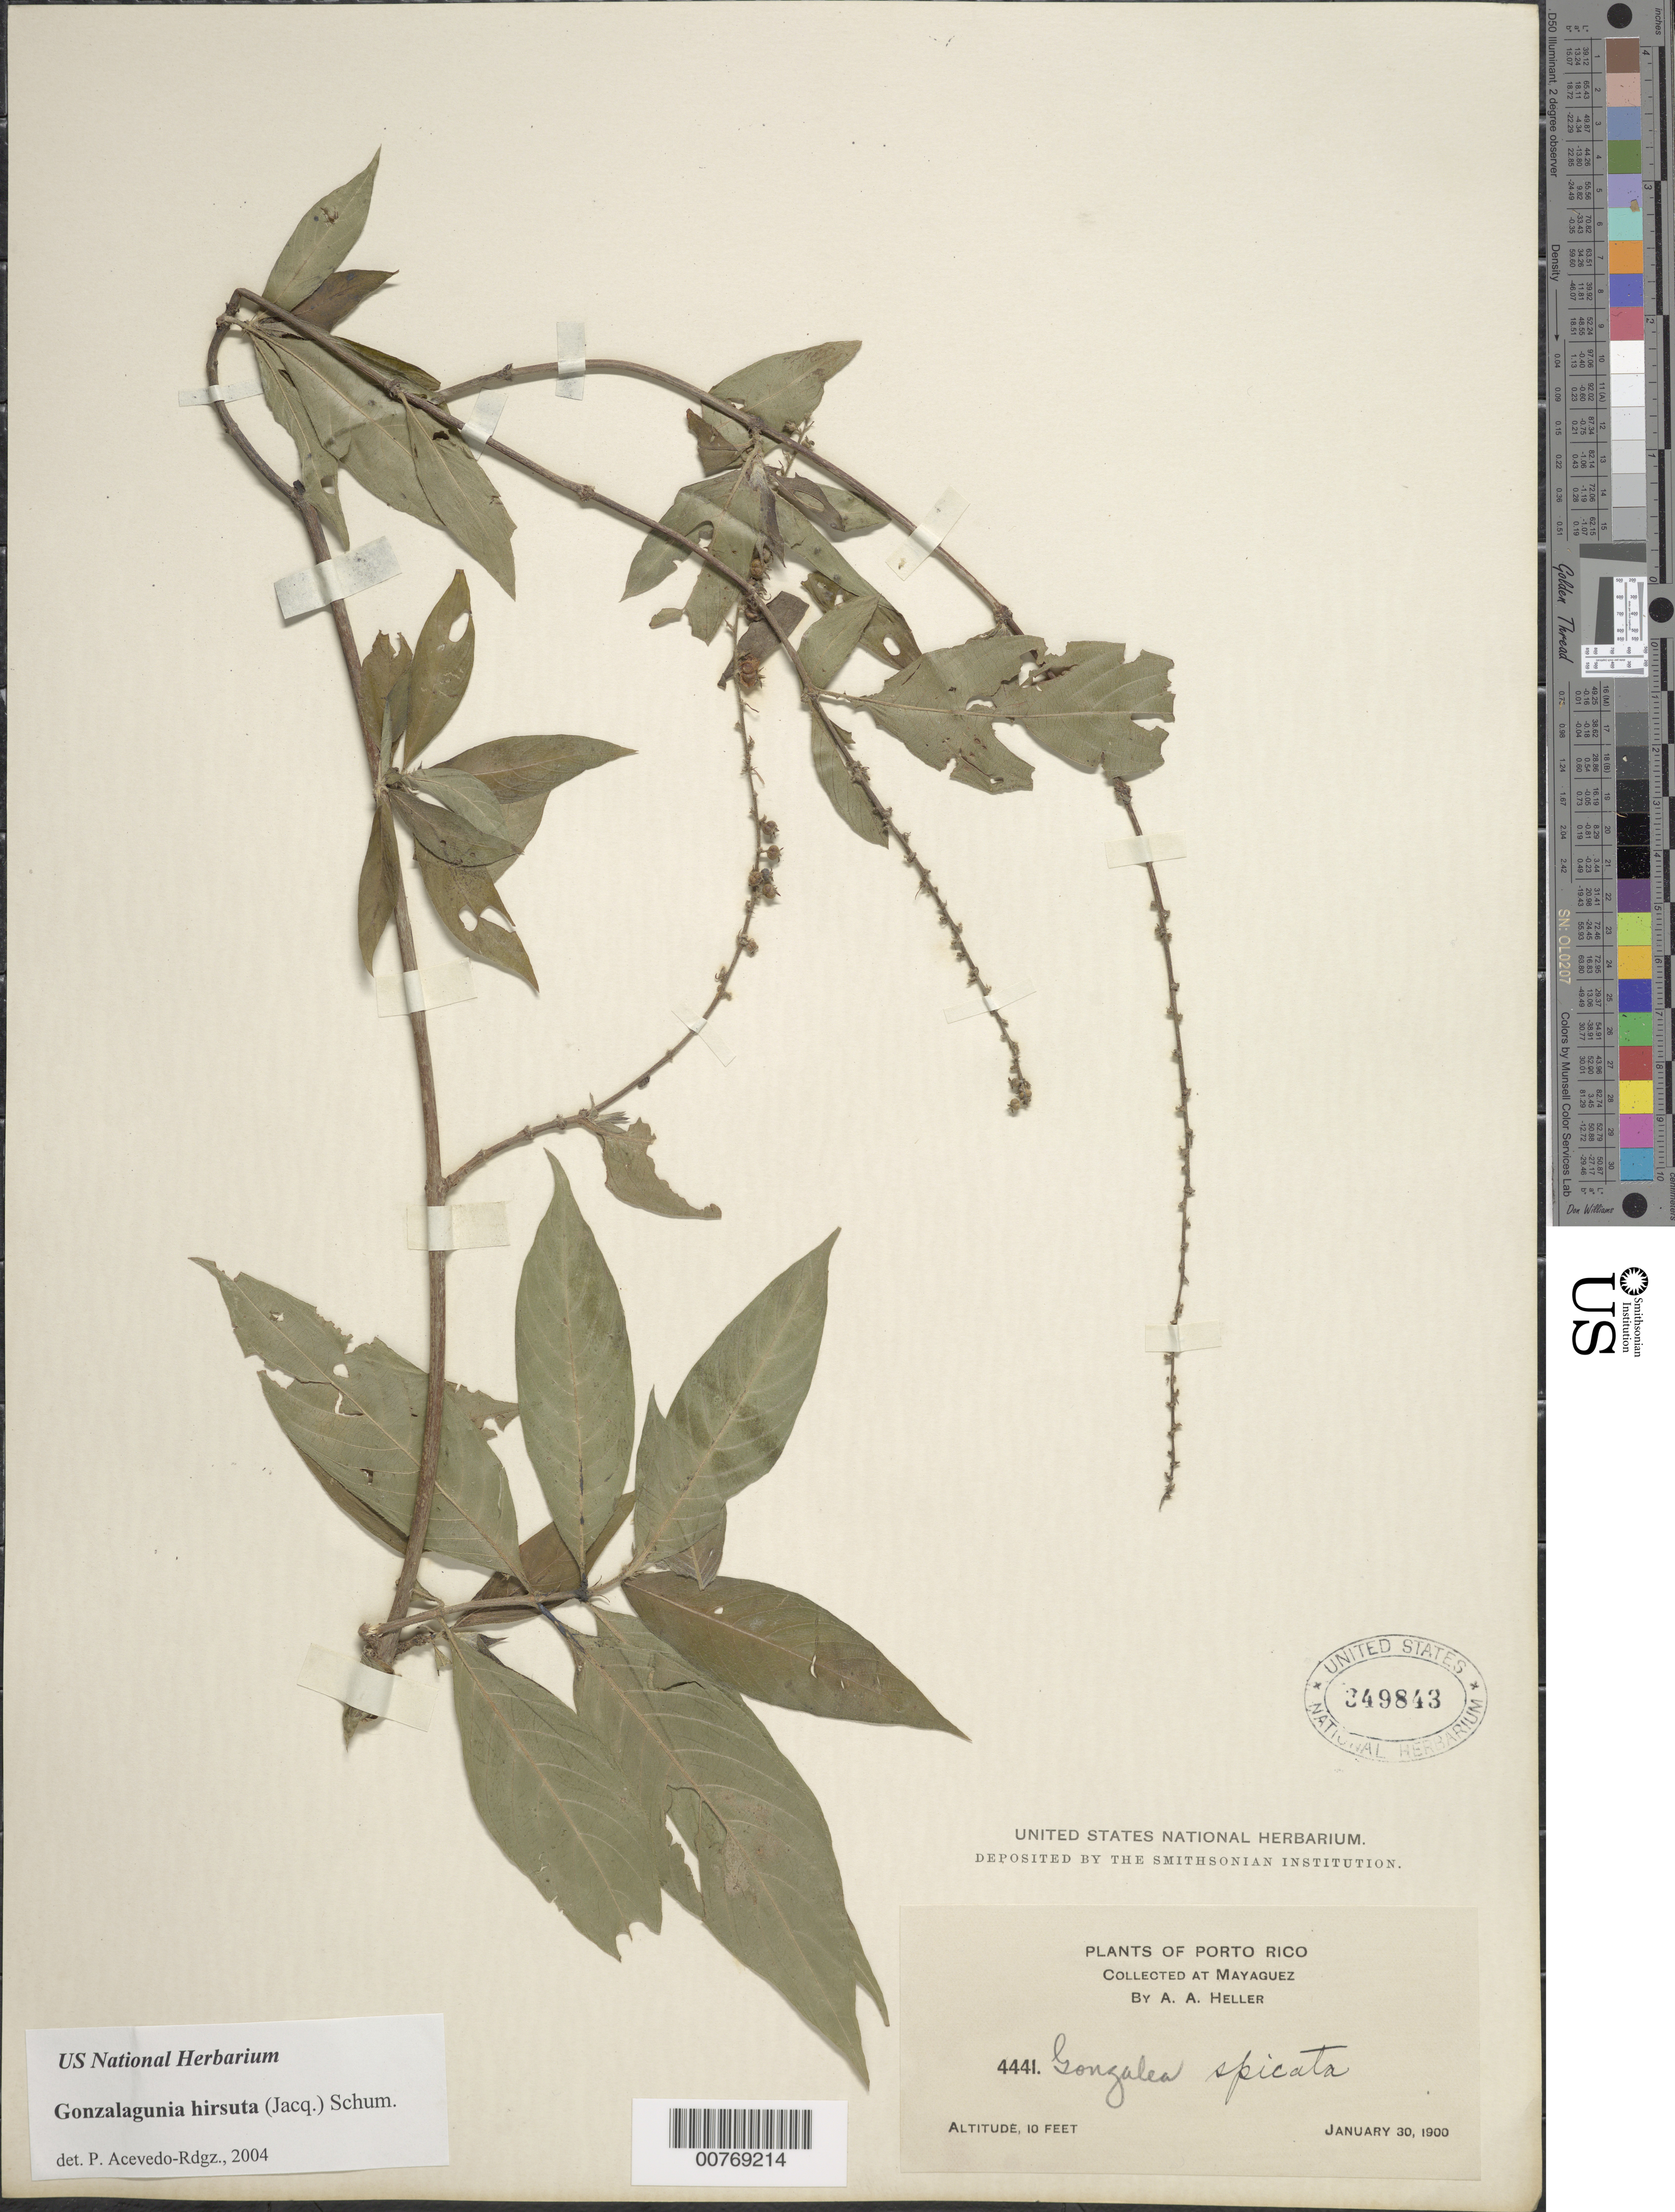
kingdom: Plantae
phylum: Tracheophyta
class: Magnoliopsida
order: Gentianales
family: Rubiaceae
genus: Gonzalagunia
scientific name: Gonzalagunia hirsuta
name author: (Jacq.) K. Schum.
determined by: Acevedo-Rodríguez, P., (BOT), Smithsonian Institution - National Museum of Natural History (UNITED STATES)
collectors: A. A. Heller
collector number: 4441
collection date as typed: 30 Jan 1900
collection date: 1900-01-30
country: Puerto Rico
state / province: Mayagüez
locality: At Mayaguez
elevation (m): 3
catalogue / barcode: US 849843